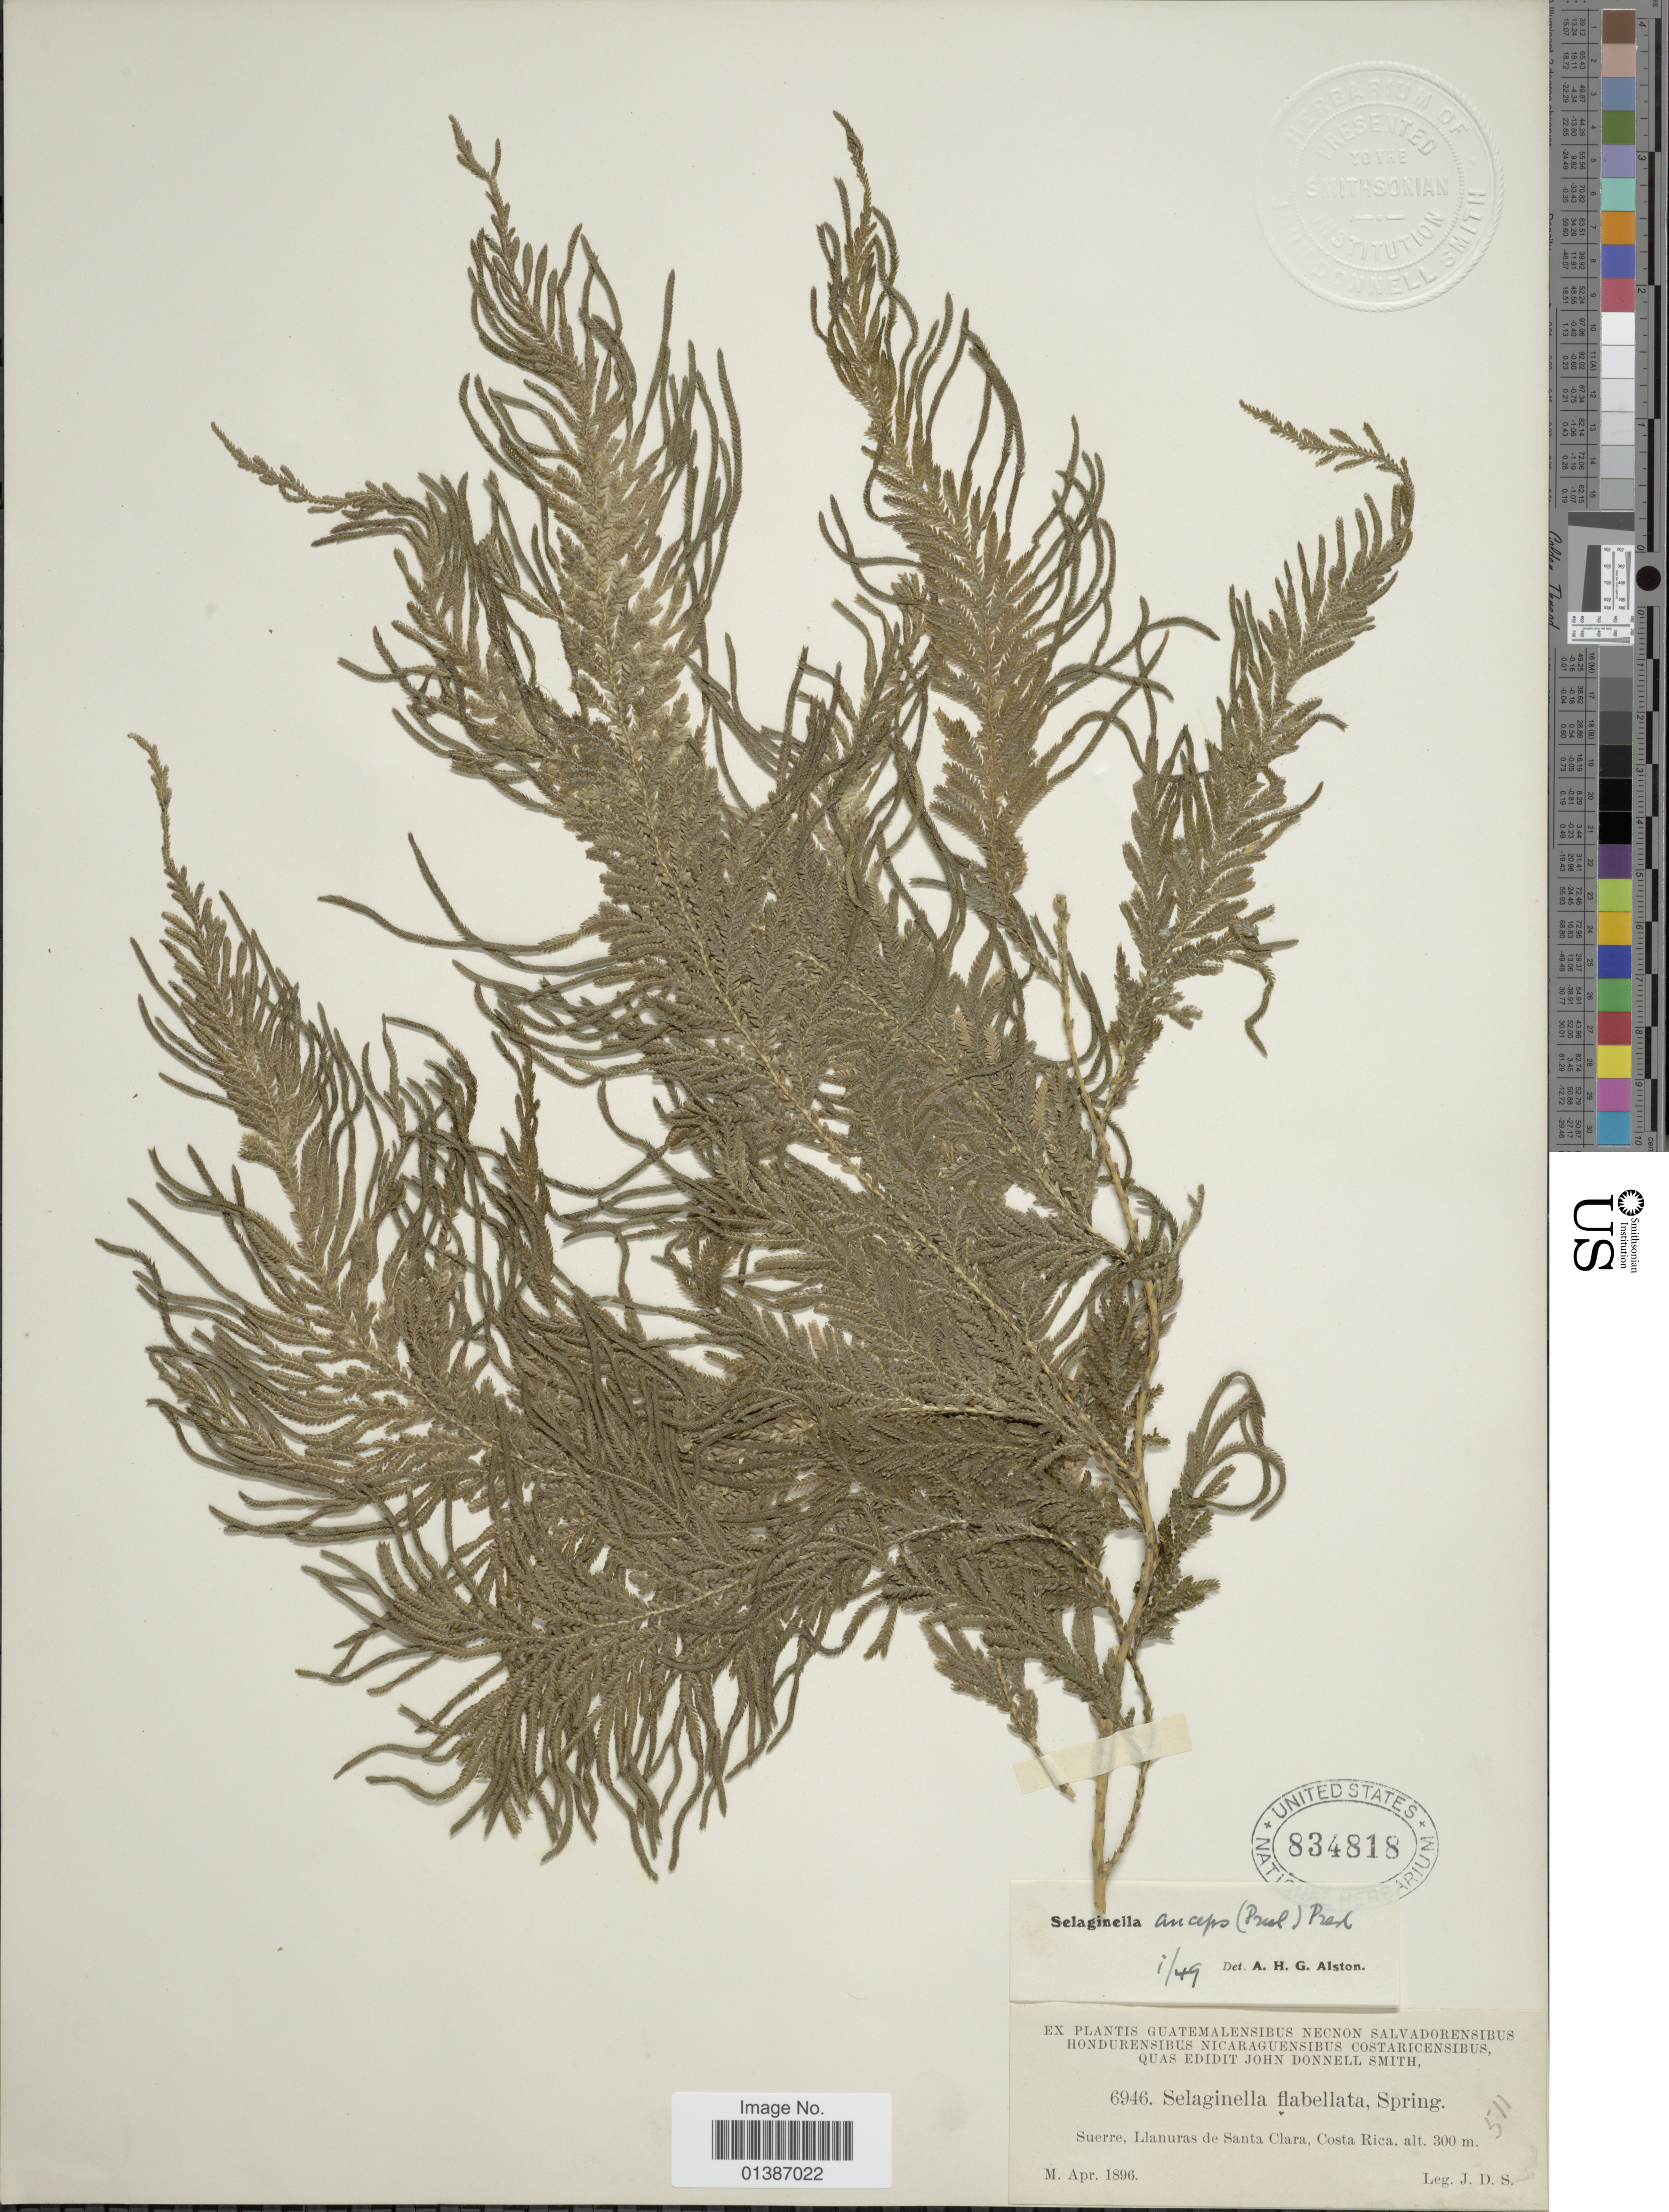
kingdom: Plantae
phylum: Tracheophyta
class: Lycopodiopsida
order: Selaginellales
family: Selaginellaceae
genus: Selaginella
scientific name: Selaginella anceps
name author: (C. Presl)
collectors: J. Donnell Smith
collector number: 6946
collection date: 1896-04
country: Costa Rica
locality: Suerre, Llanuras de Santa Clara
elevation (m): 300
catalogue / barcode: US 834818